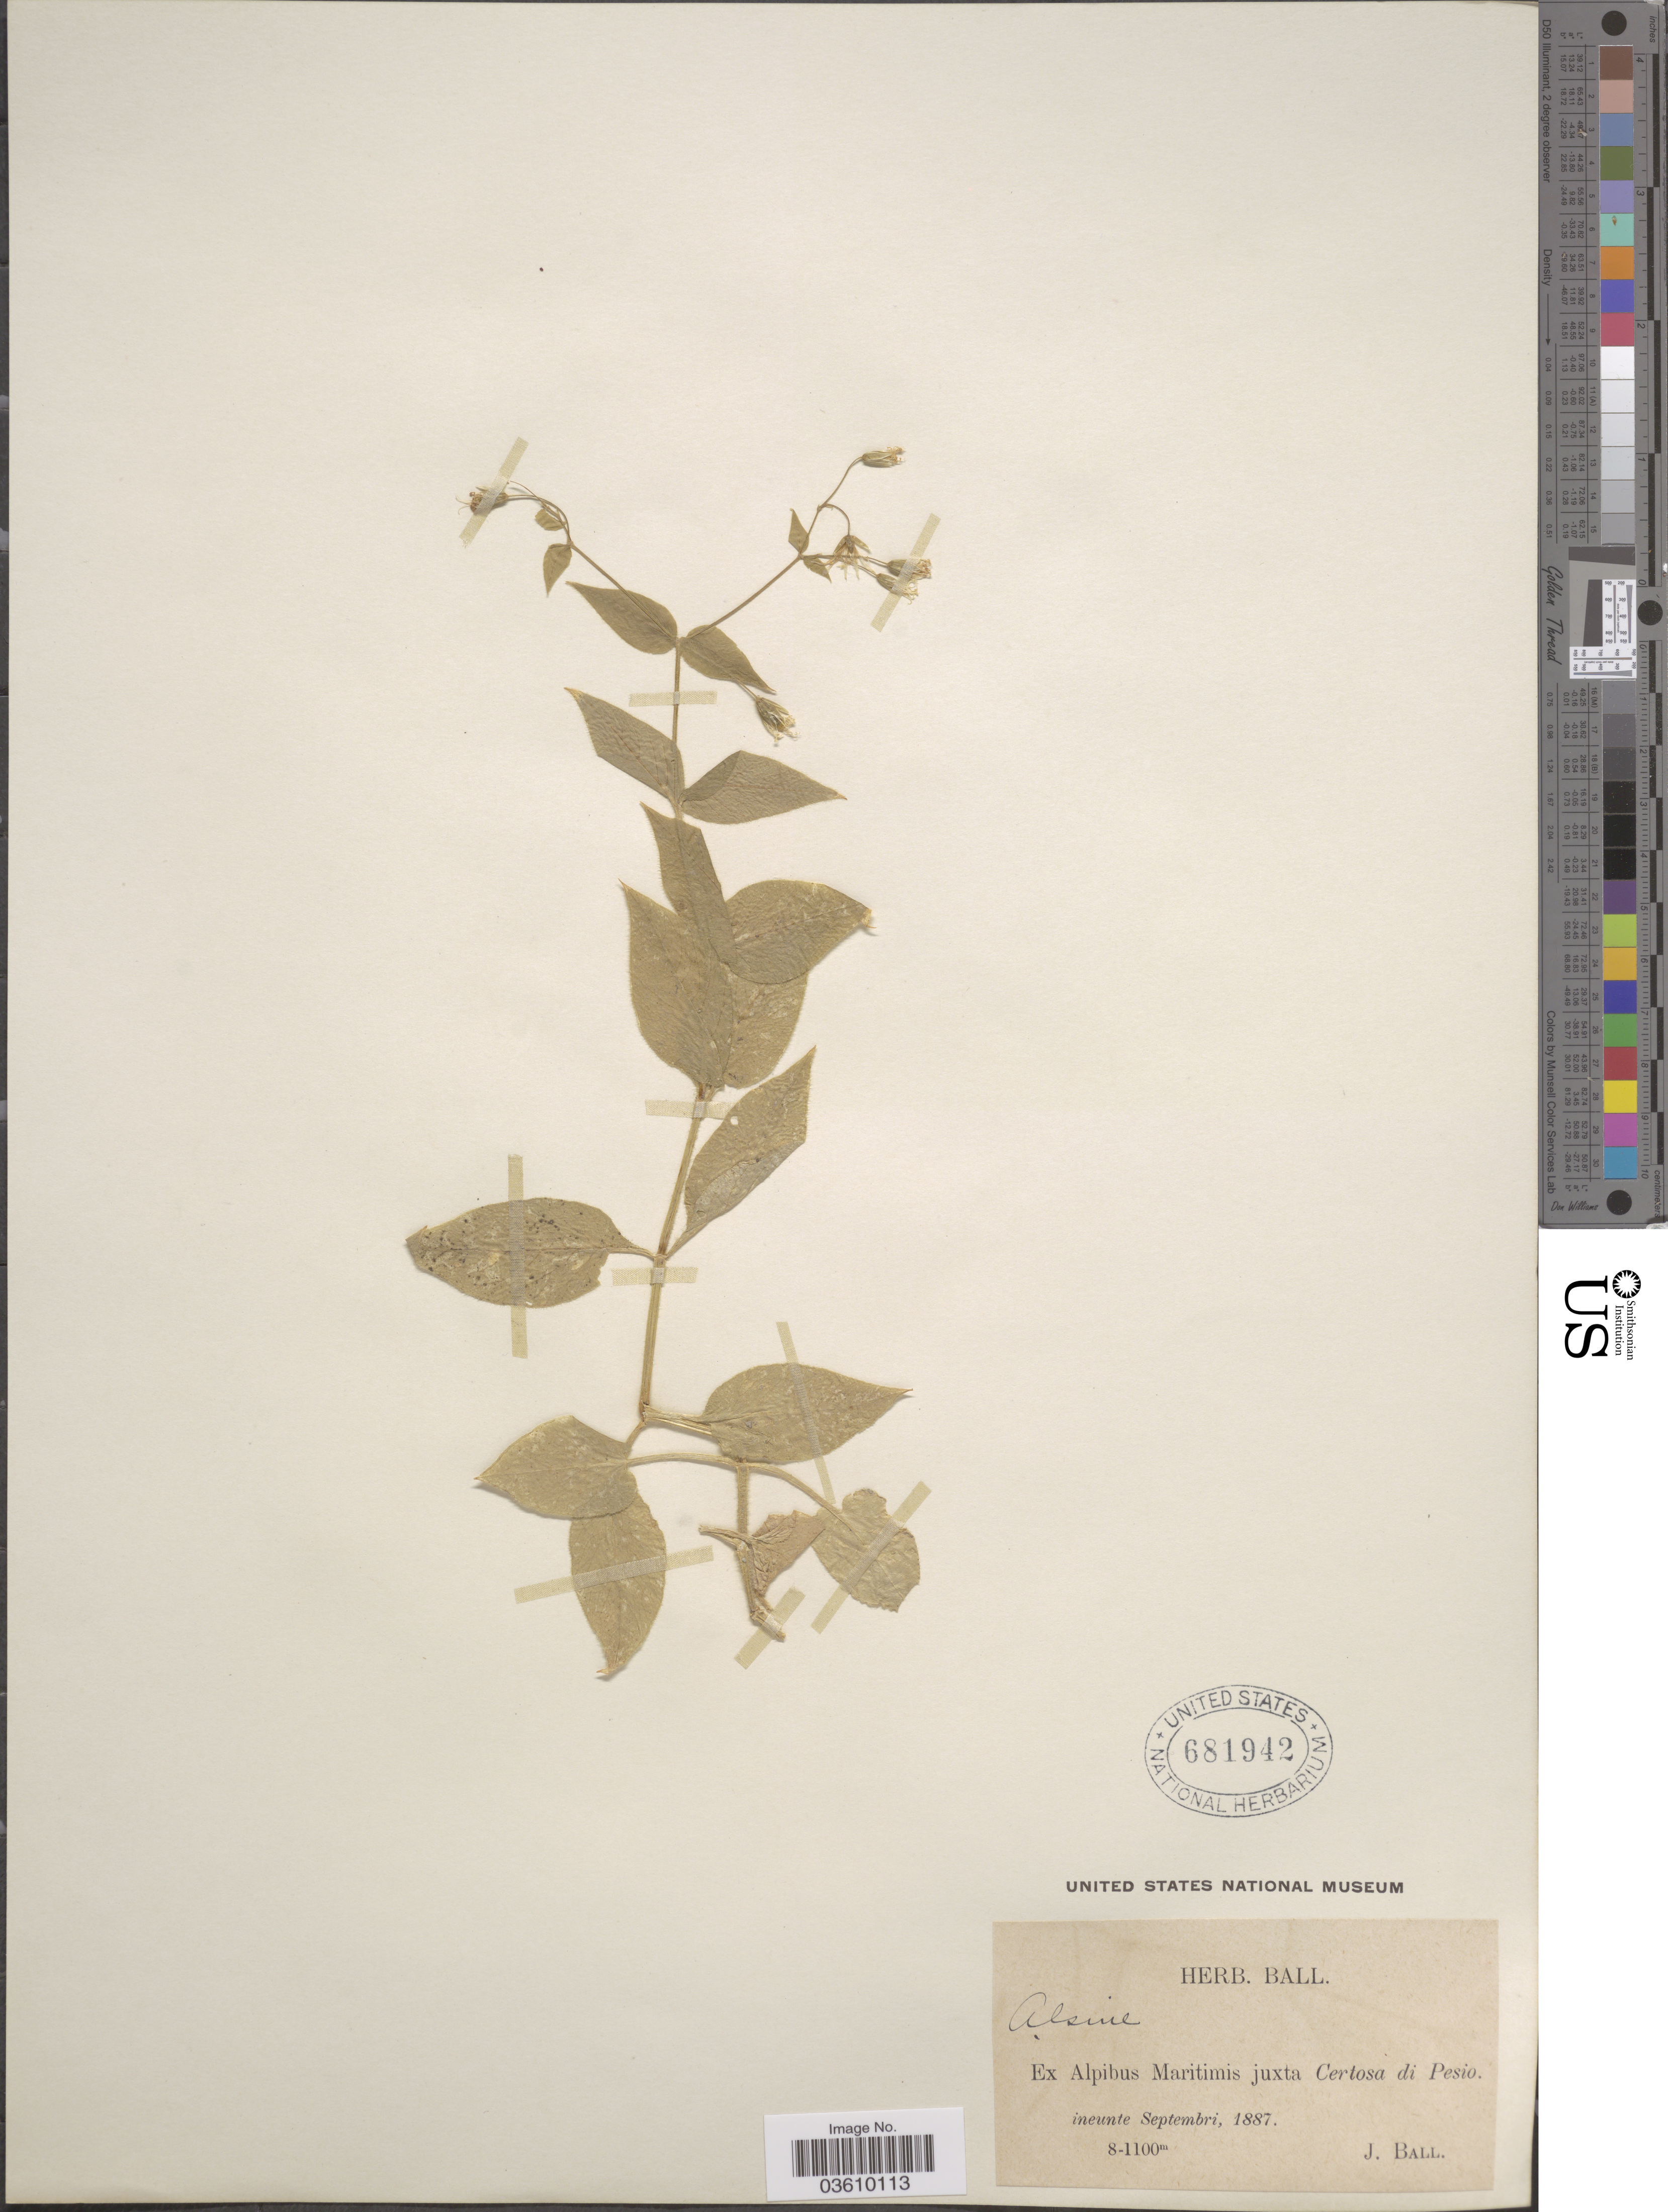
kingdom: Plantae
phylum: Tracheophyta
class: Magnoliopsida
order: Caryophyllales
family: Caryophyllaceae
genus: Stellaria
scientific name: Stellaria sp.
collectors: J. Ball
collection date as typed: ineunte Septembri, 1887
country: Italy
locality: Ex Alpibus Maritimis juxta Certosa di Pesio.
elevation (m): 800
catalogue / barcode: US 681942